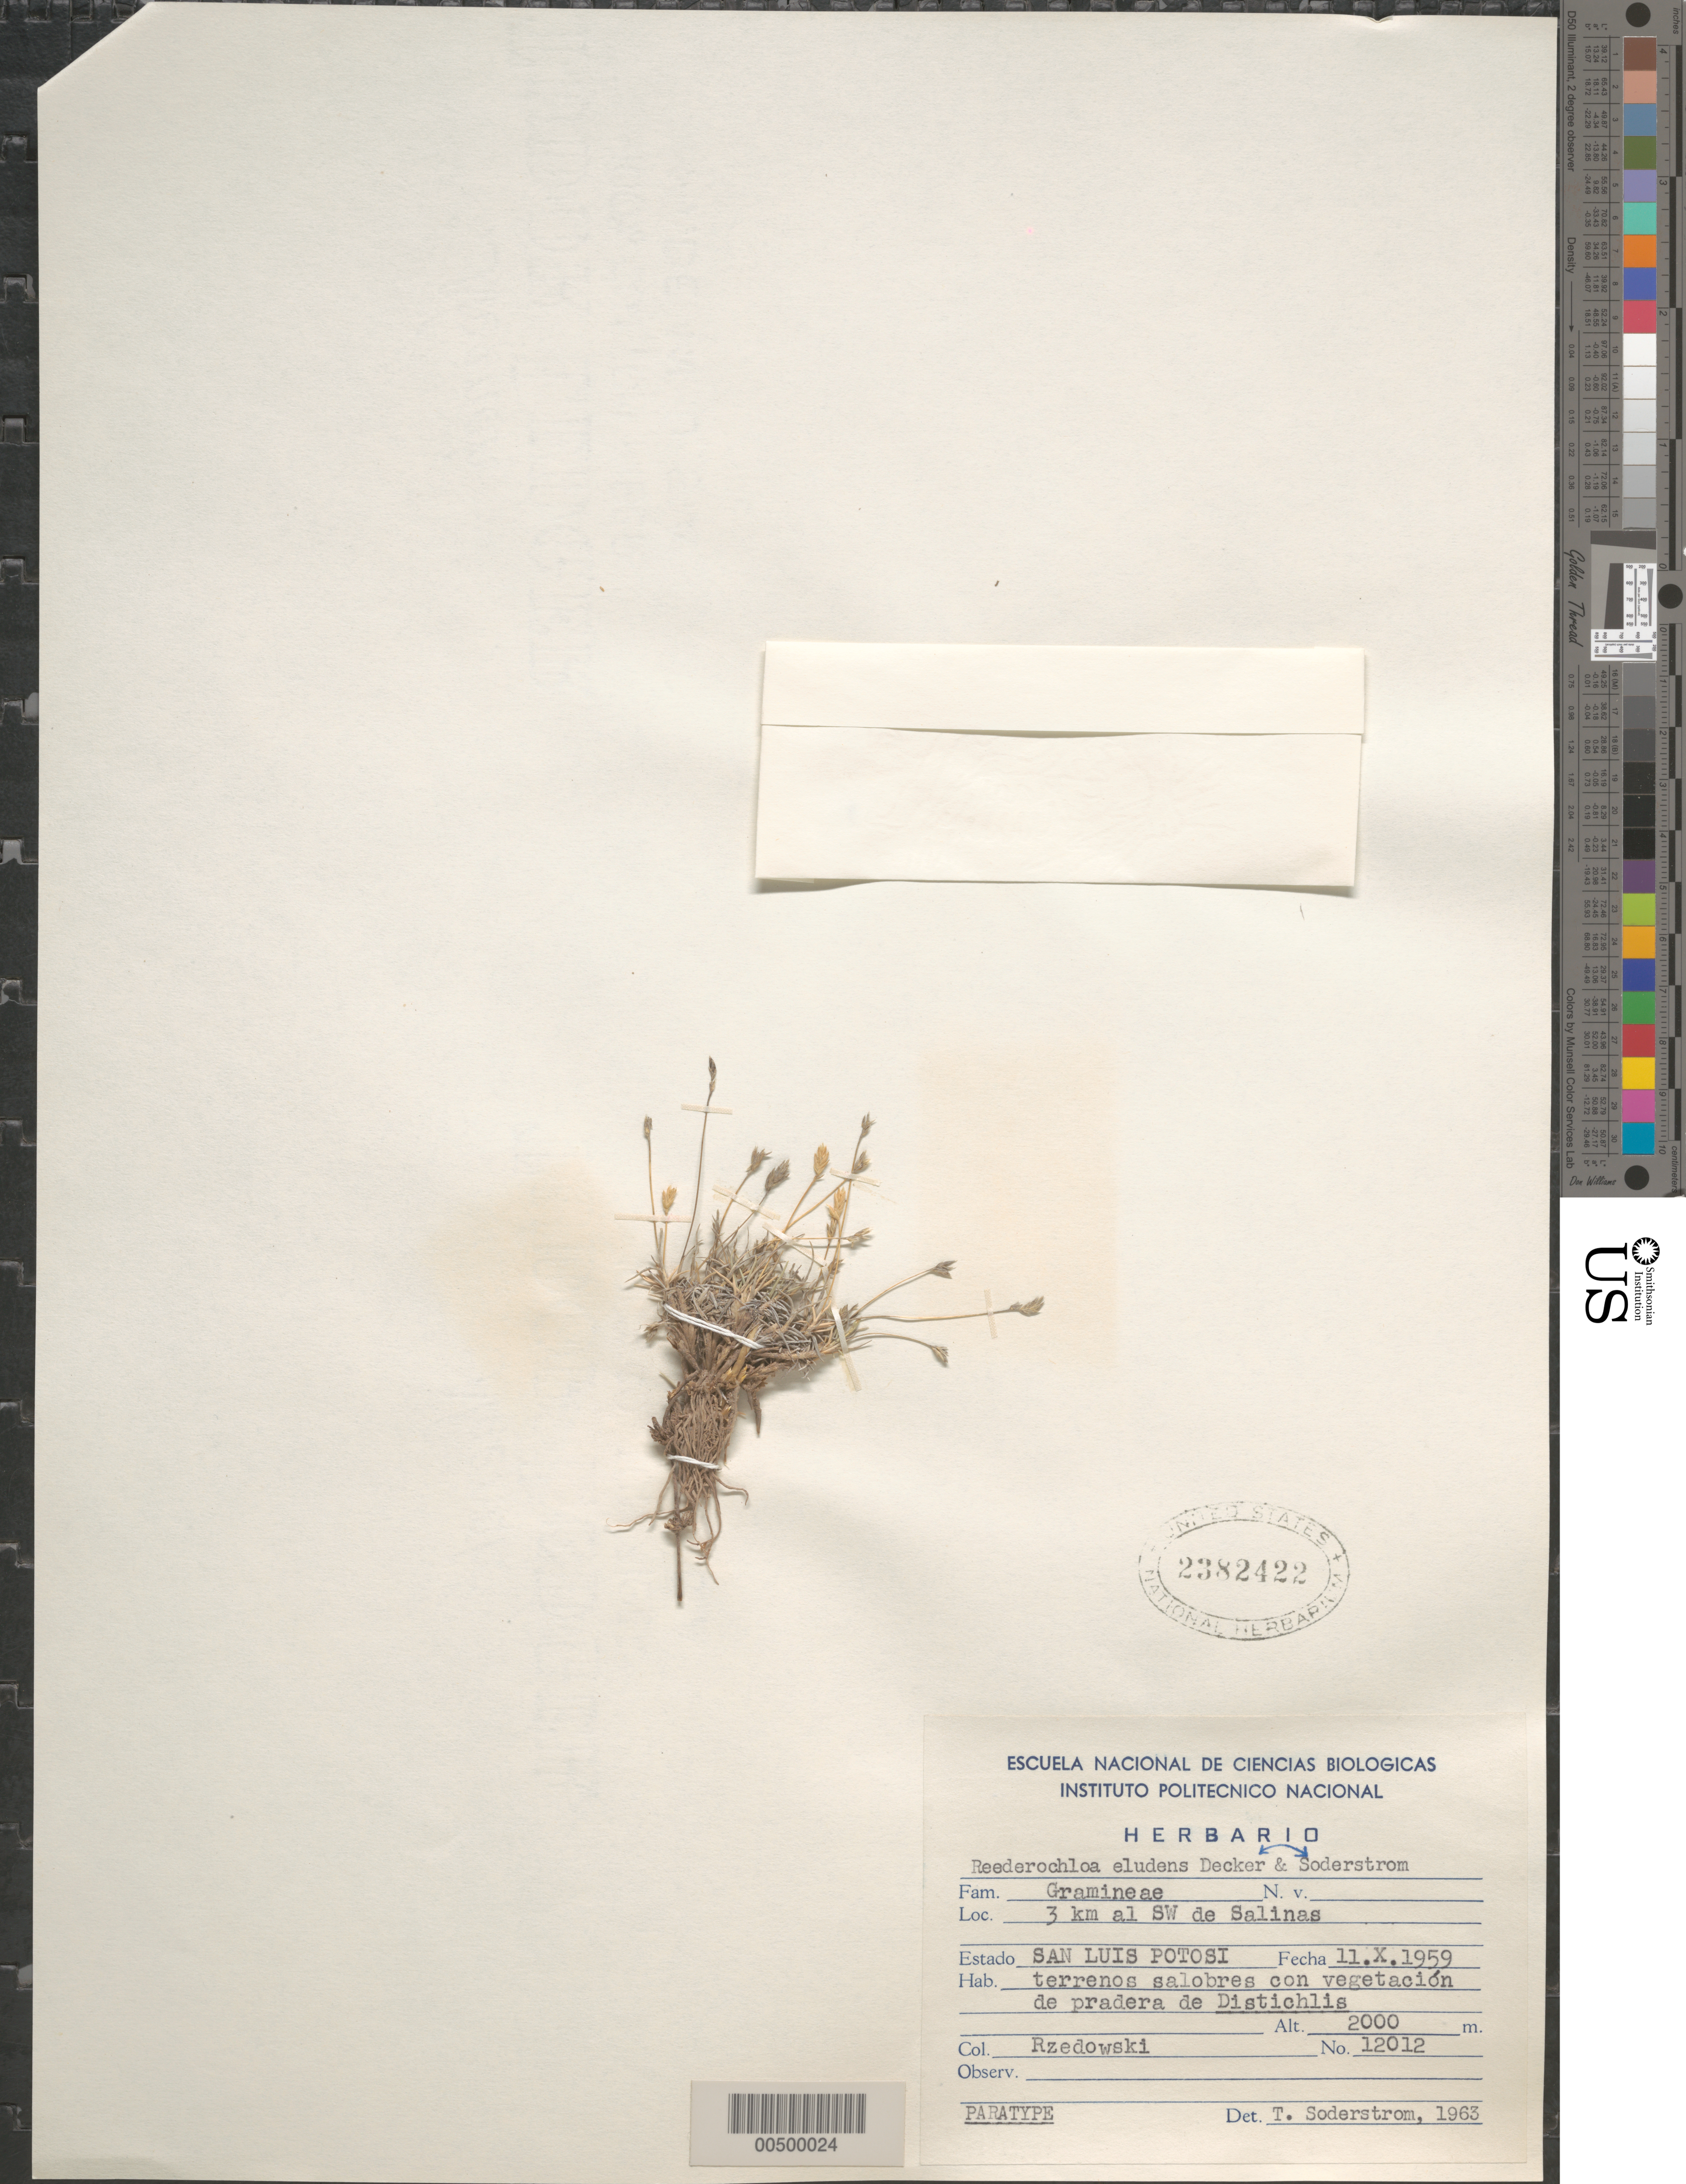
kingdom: Plantae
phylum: Tracheophyta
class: Liliopsida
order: Poales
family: Poaceae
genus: Distichlis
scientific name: Distichlis eludens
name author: (Soderstr. & H. F. Decker) H.L. Bell & Columbus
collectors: Rzedowski, --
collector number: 12012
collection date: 1959-10-11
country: Mexico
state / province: San Luis Potosí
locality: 3 km al SW de Salinas.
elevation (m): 2000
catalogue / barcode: US 2382422